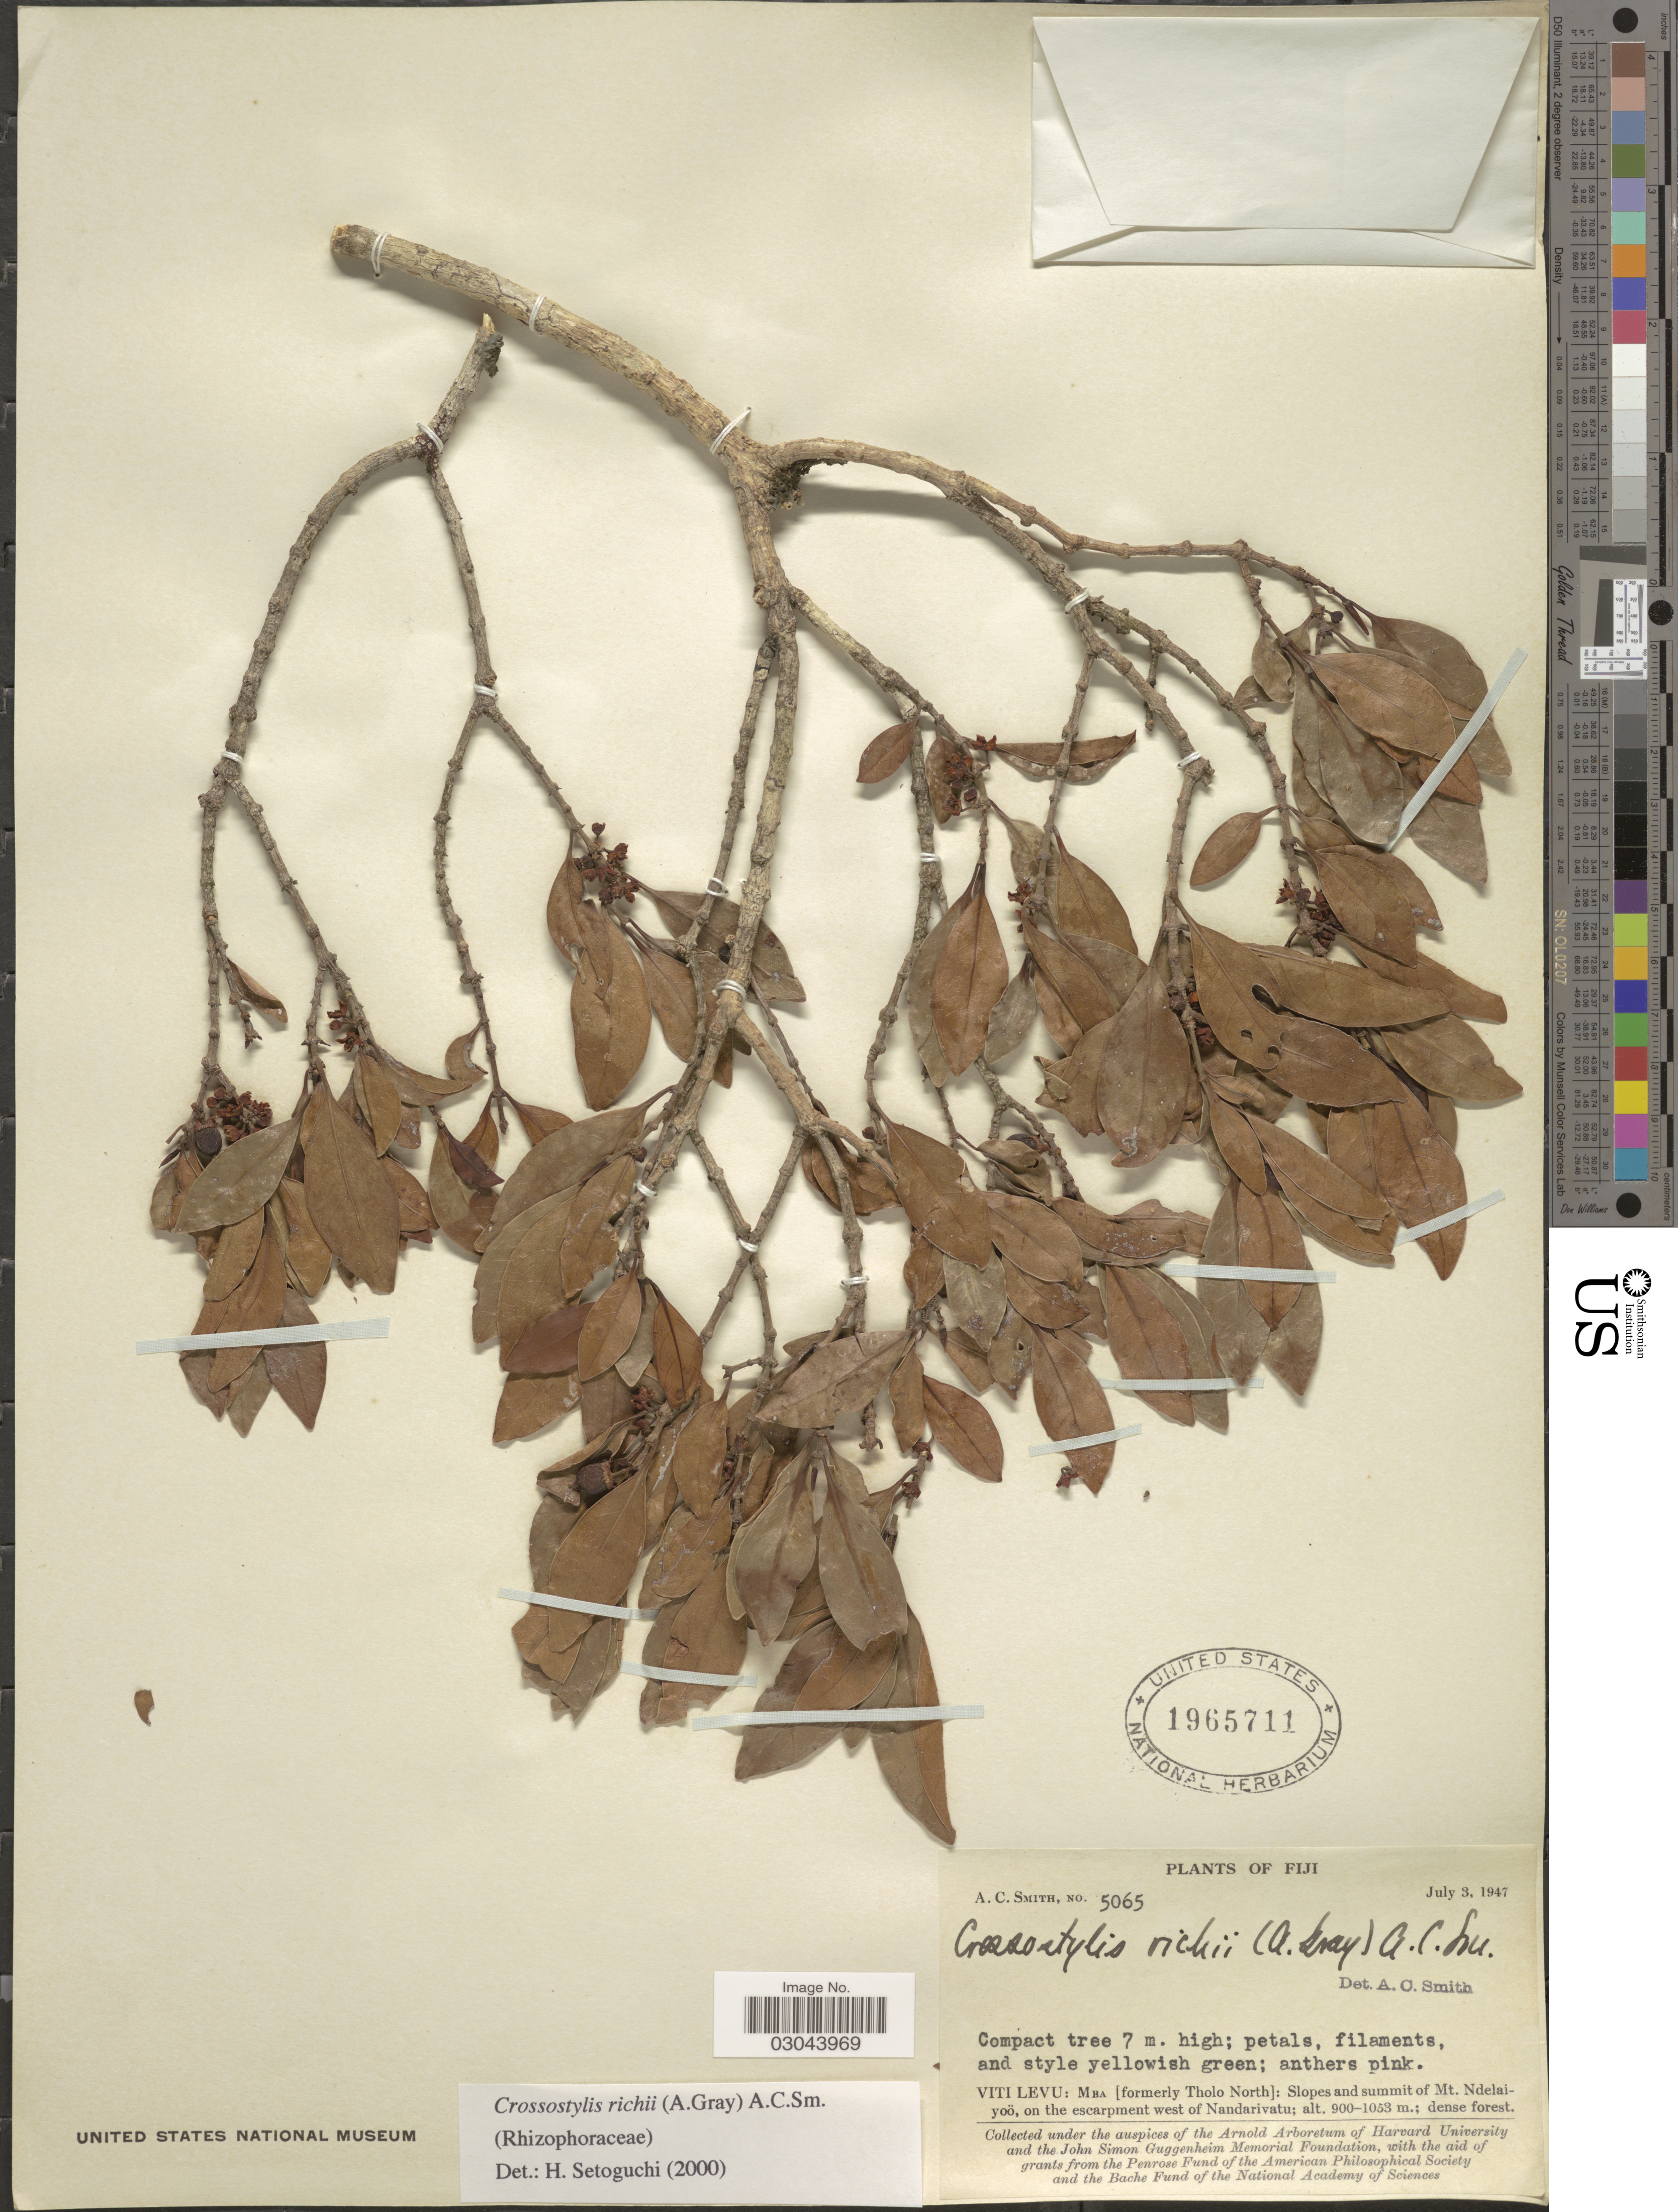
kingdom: Plantae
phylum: Tracheophyta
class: Magnoliopsida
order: Malpighiales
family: Rhizophoraceae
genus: Crossostylis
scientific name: Crossostylis richii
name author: (A. Gray) A.C. Sm.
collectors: A. C. Smith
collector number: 5065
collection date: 1947-07-03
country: Fiji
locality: Viti Levu: Mba [formerly Tholo North]: Slopes and summit of Mt. Ndelaiyoö, on the escarpment west of Nandarivatu.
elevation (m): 900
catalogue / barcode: US 1965711